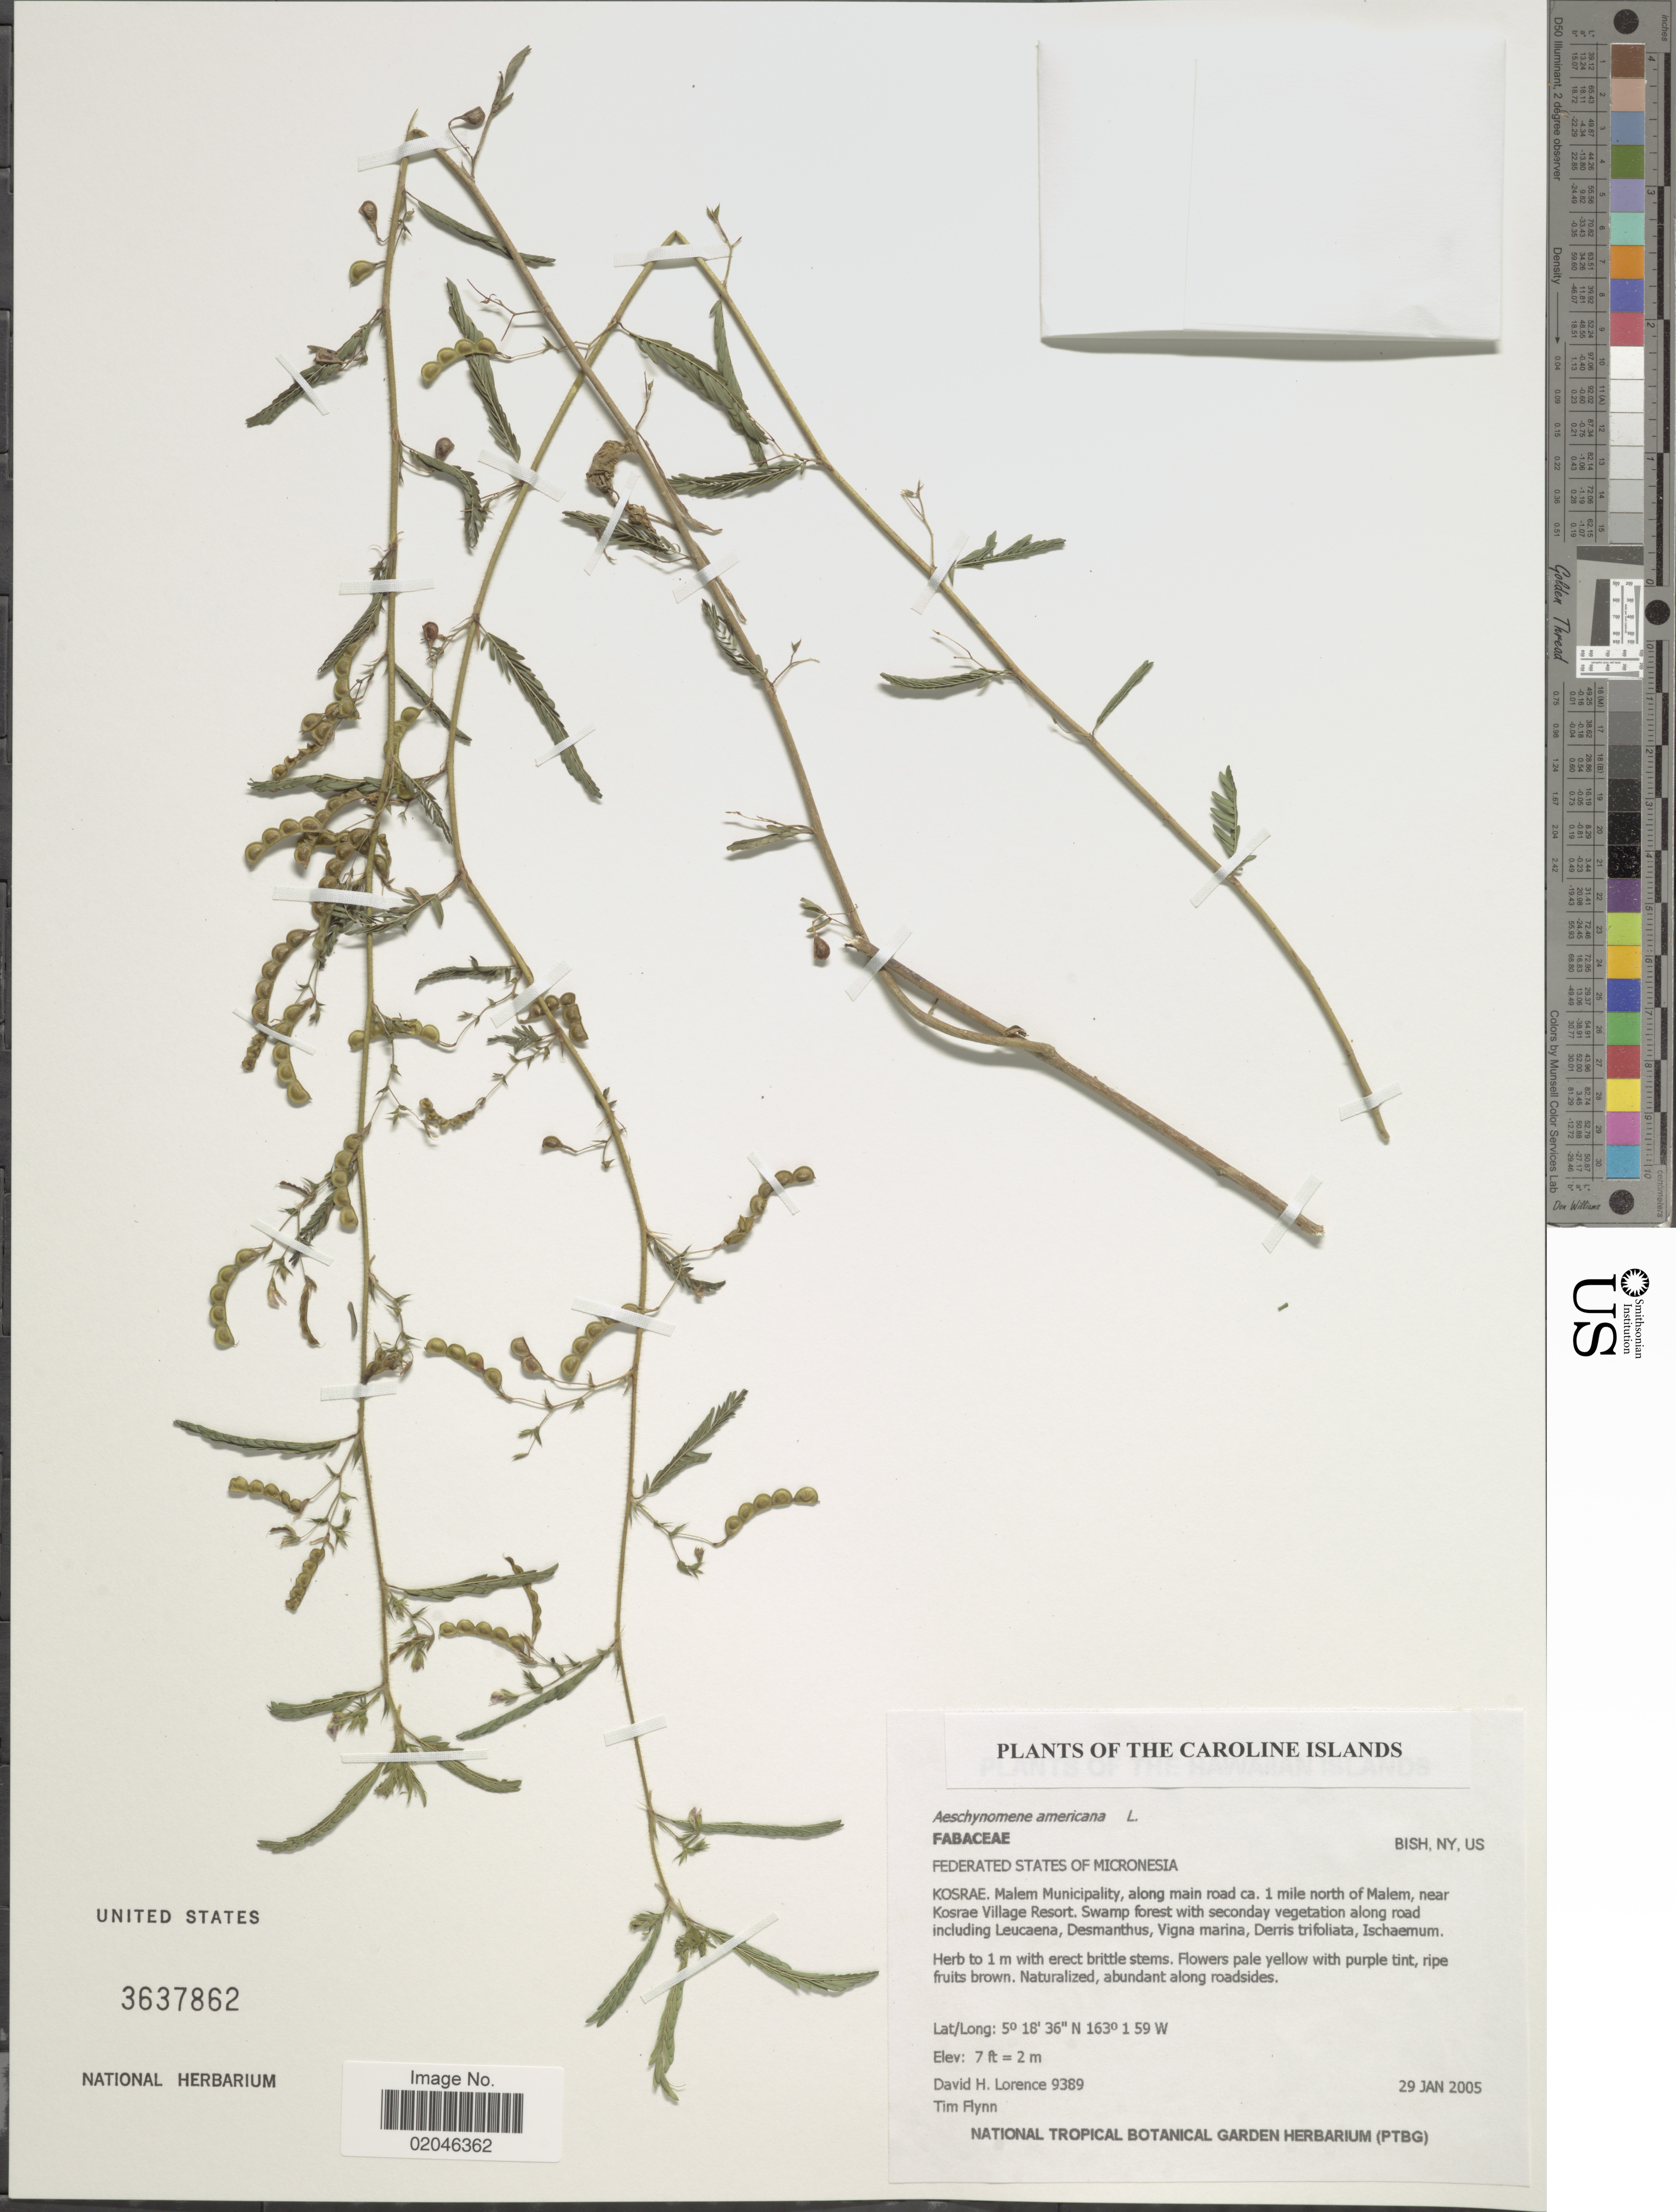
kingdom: Plantae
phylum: Tracheophyta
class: Magnoliopsida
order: Fabales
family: Fabaceae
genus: Aeschynomene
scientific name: Aeschynomene americana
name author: L.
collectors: D. Lorence & T. Flynn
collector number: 9389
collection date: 2005-01-29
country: Micronesia, Federated States of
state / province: Kosrae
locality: Caroline Islands. Kosrae. Malem Municipality, along main road ca. 1 mile north of Malem, near Kosrae Village Resort.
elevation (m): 2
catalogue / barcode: US 3637862